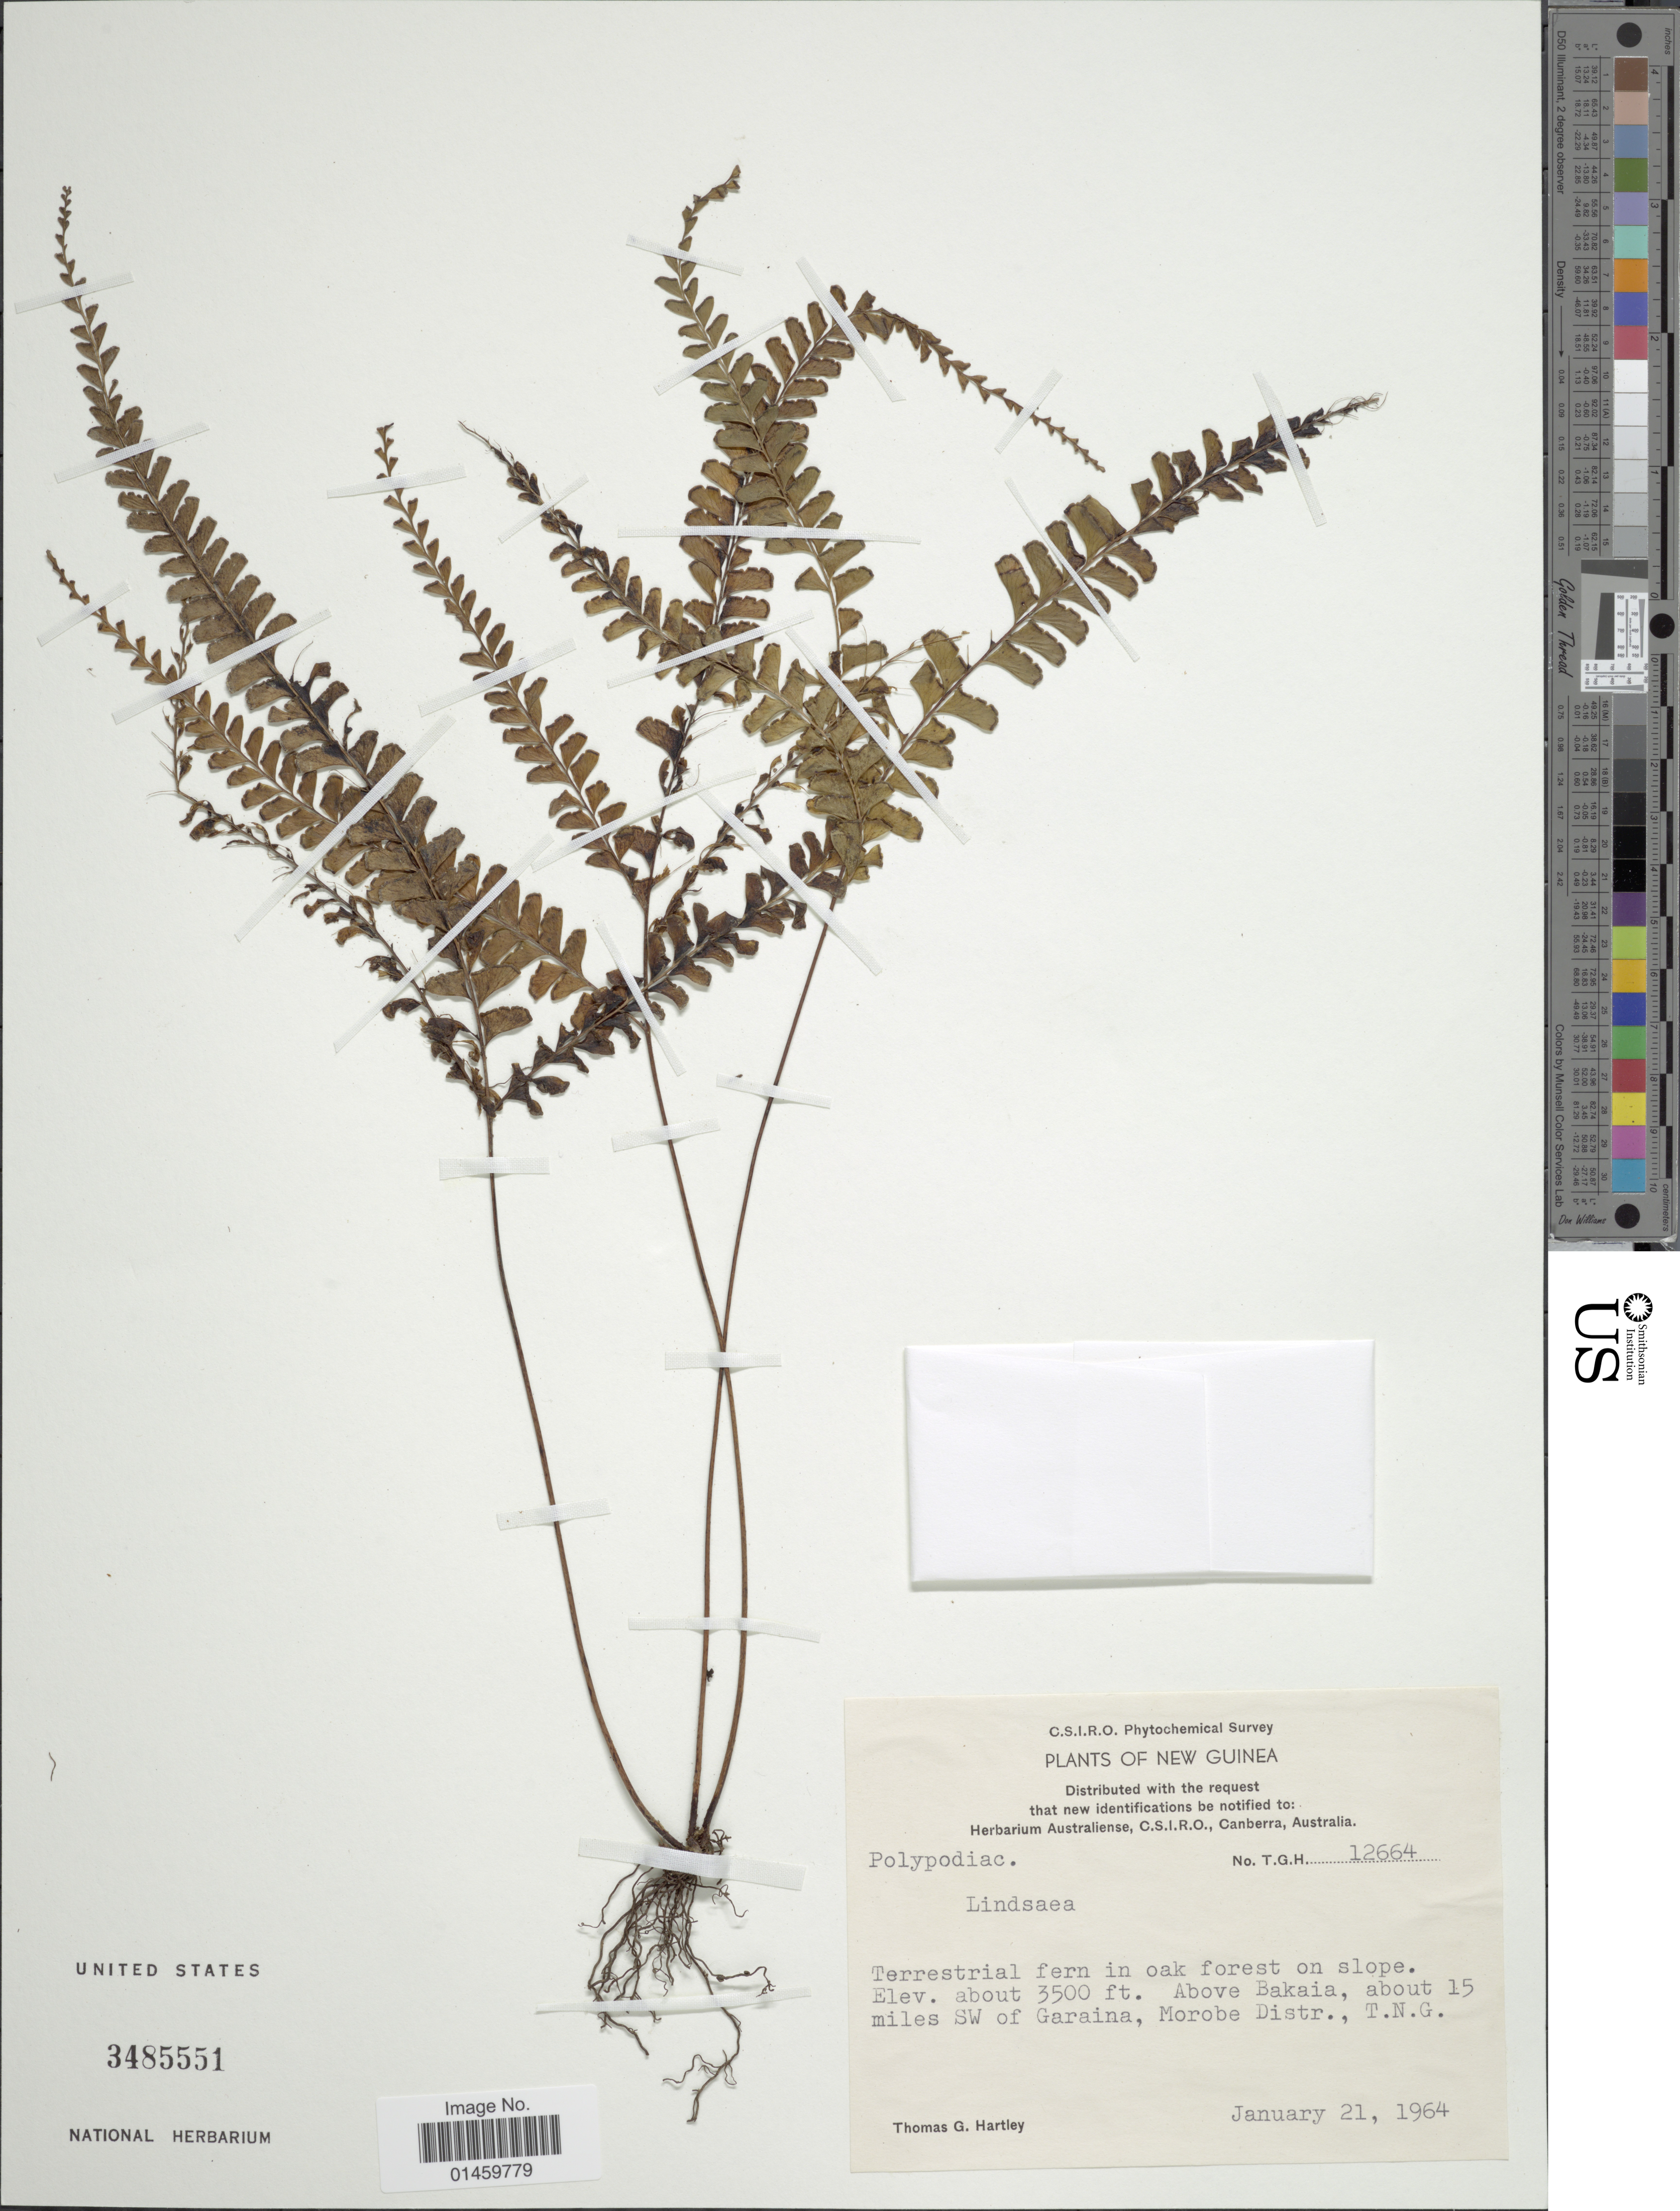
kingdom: Plantae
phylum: Tracheophyta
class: Polypodiopsida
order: Polypodiales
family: Lindsaeaceae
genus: Lindsaea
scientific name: Lindsaea sp.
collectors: T. G. Hartley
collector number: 12664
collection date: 1964-01-21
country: Papua New Guinea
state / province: Morobe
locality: New Guinea. Above Bakaia, about 15 miles SW of Garaina, Morobe Distr., T.N.G.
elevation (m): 1067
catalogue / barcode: US 3485551